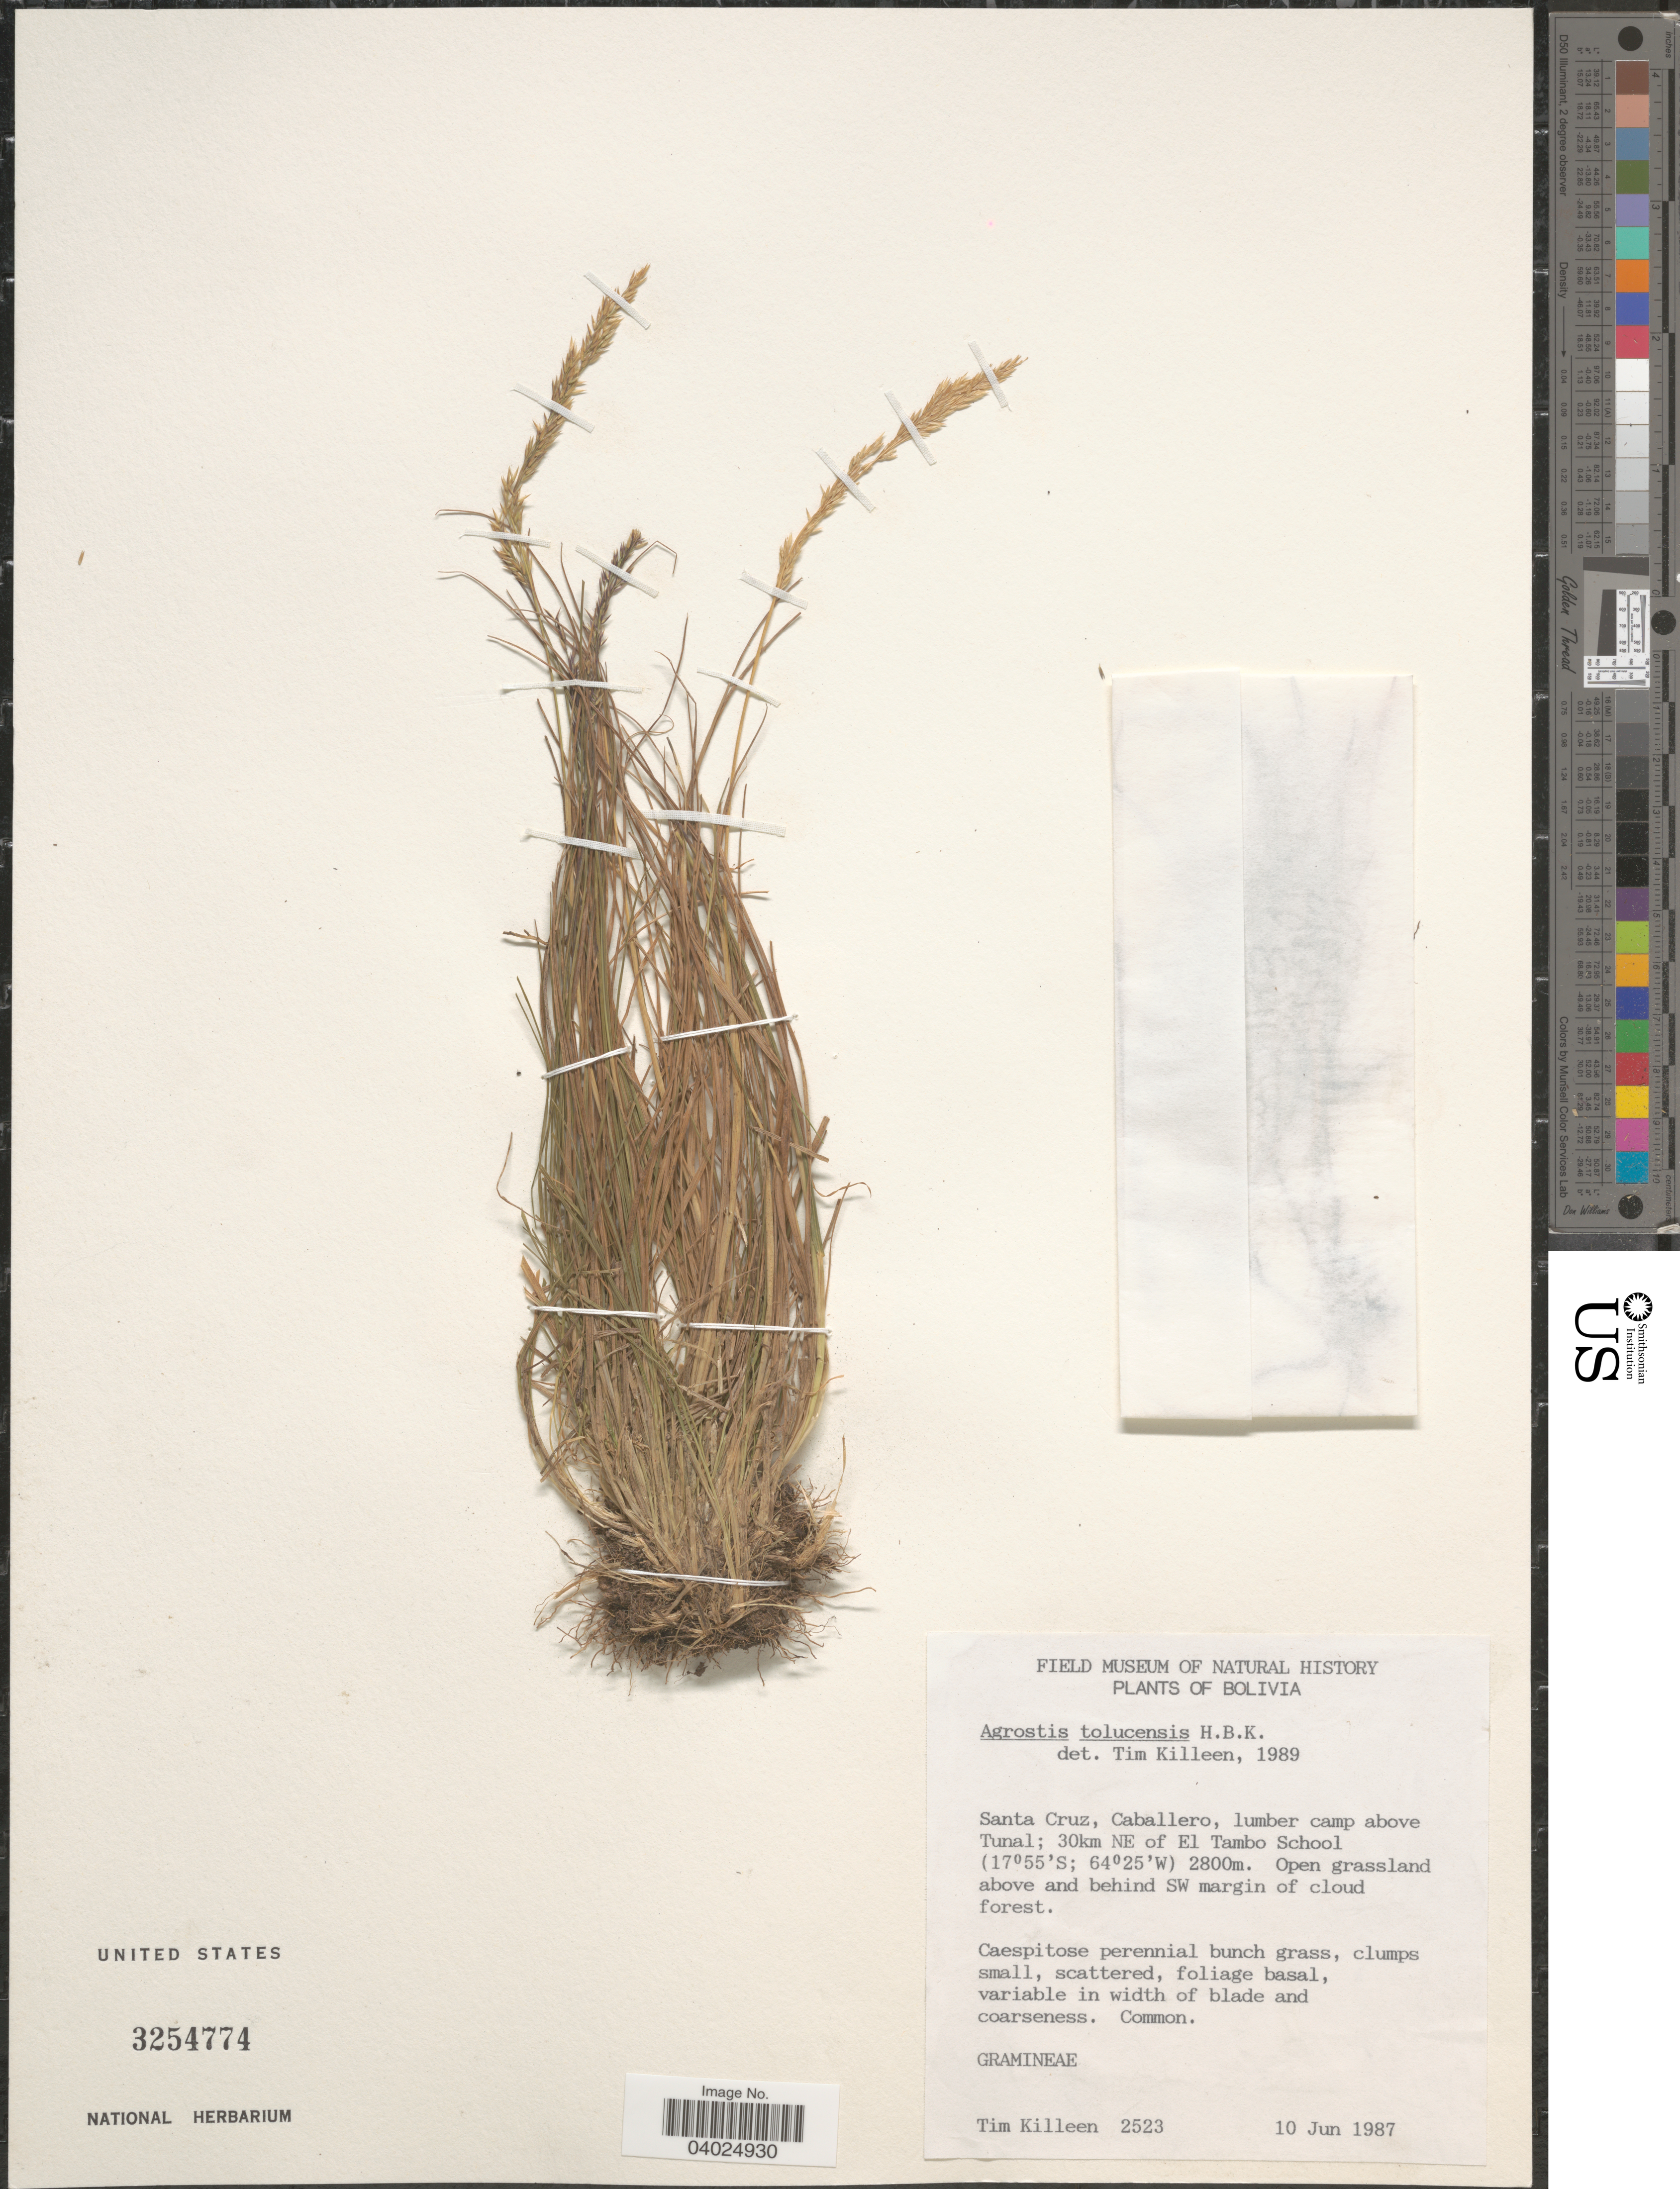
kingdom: Plantae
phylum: Tracheophyta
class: Liliopsida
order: Poales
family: Poaceae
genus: Agrostis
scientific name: Agrostis tolucensis Kunth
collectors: T. J. Killeen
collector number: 2523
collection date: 1987-06-10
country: Bolivia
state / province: Santa Cruz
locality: Caballero, lumber camp above Tunal; 30 km NE of El Tambo School. Above and behind SW margin of cloud forest.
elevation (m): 2800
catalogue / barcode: US 3254774